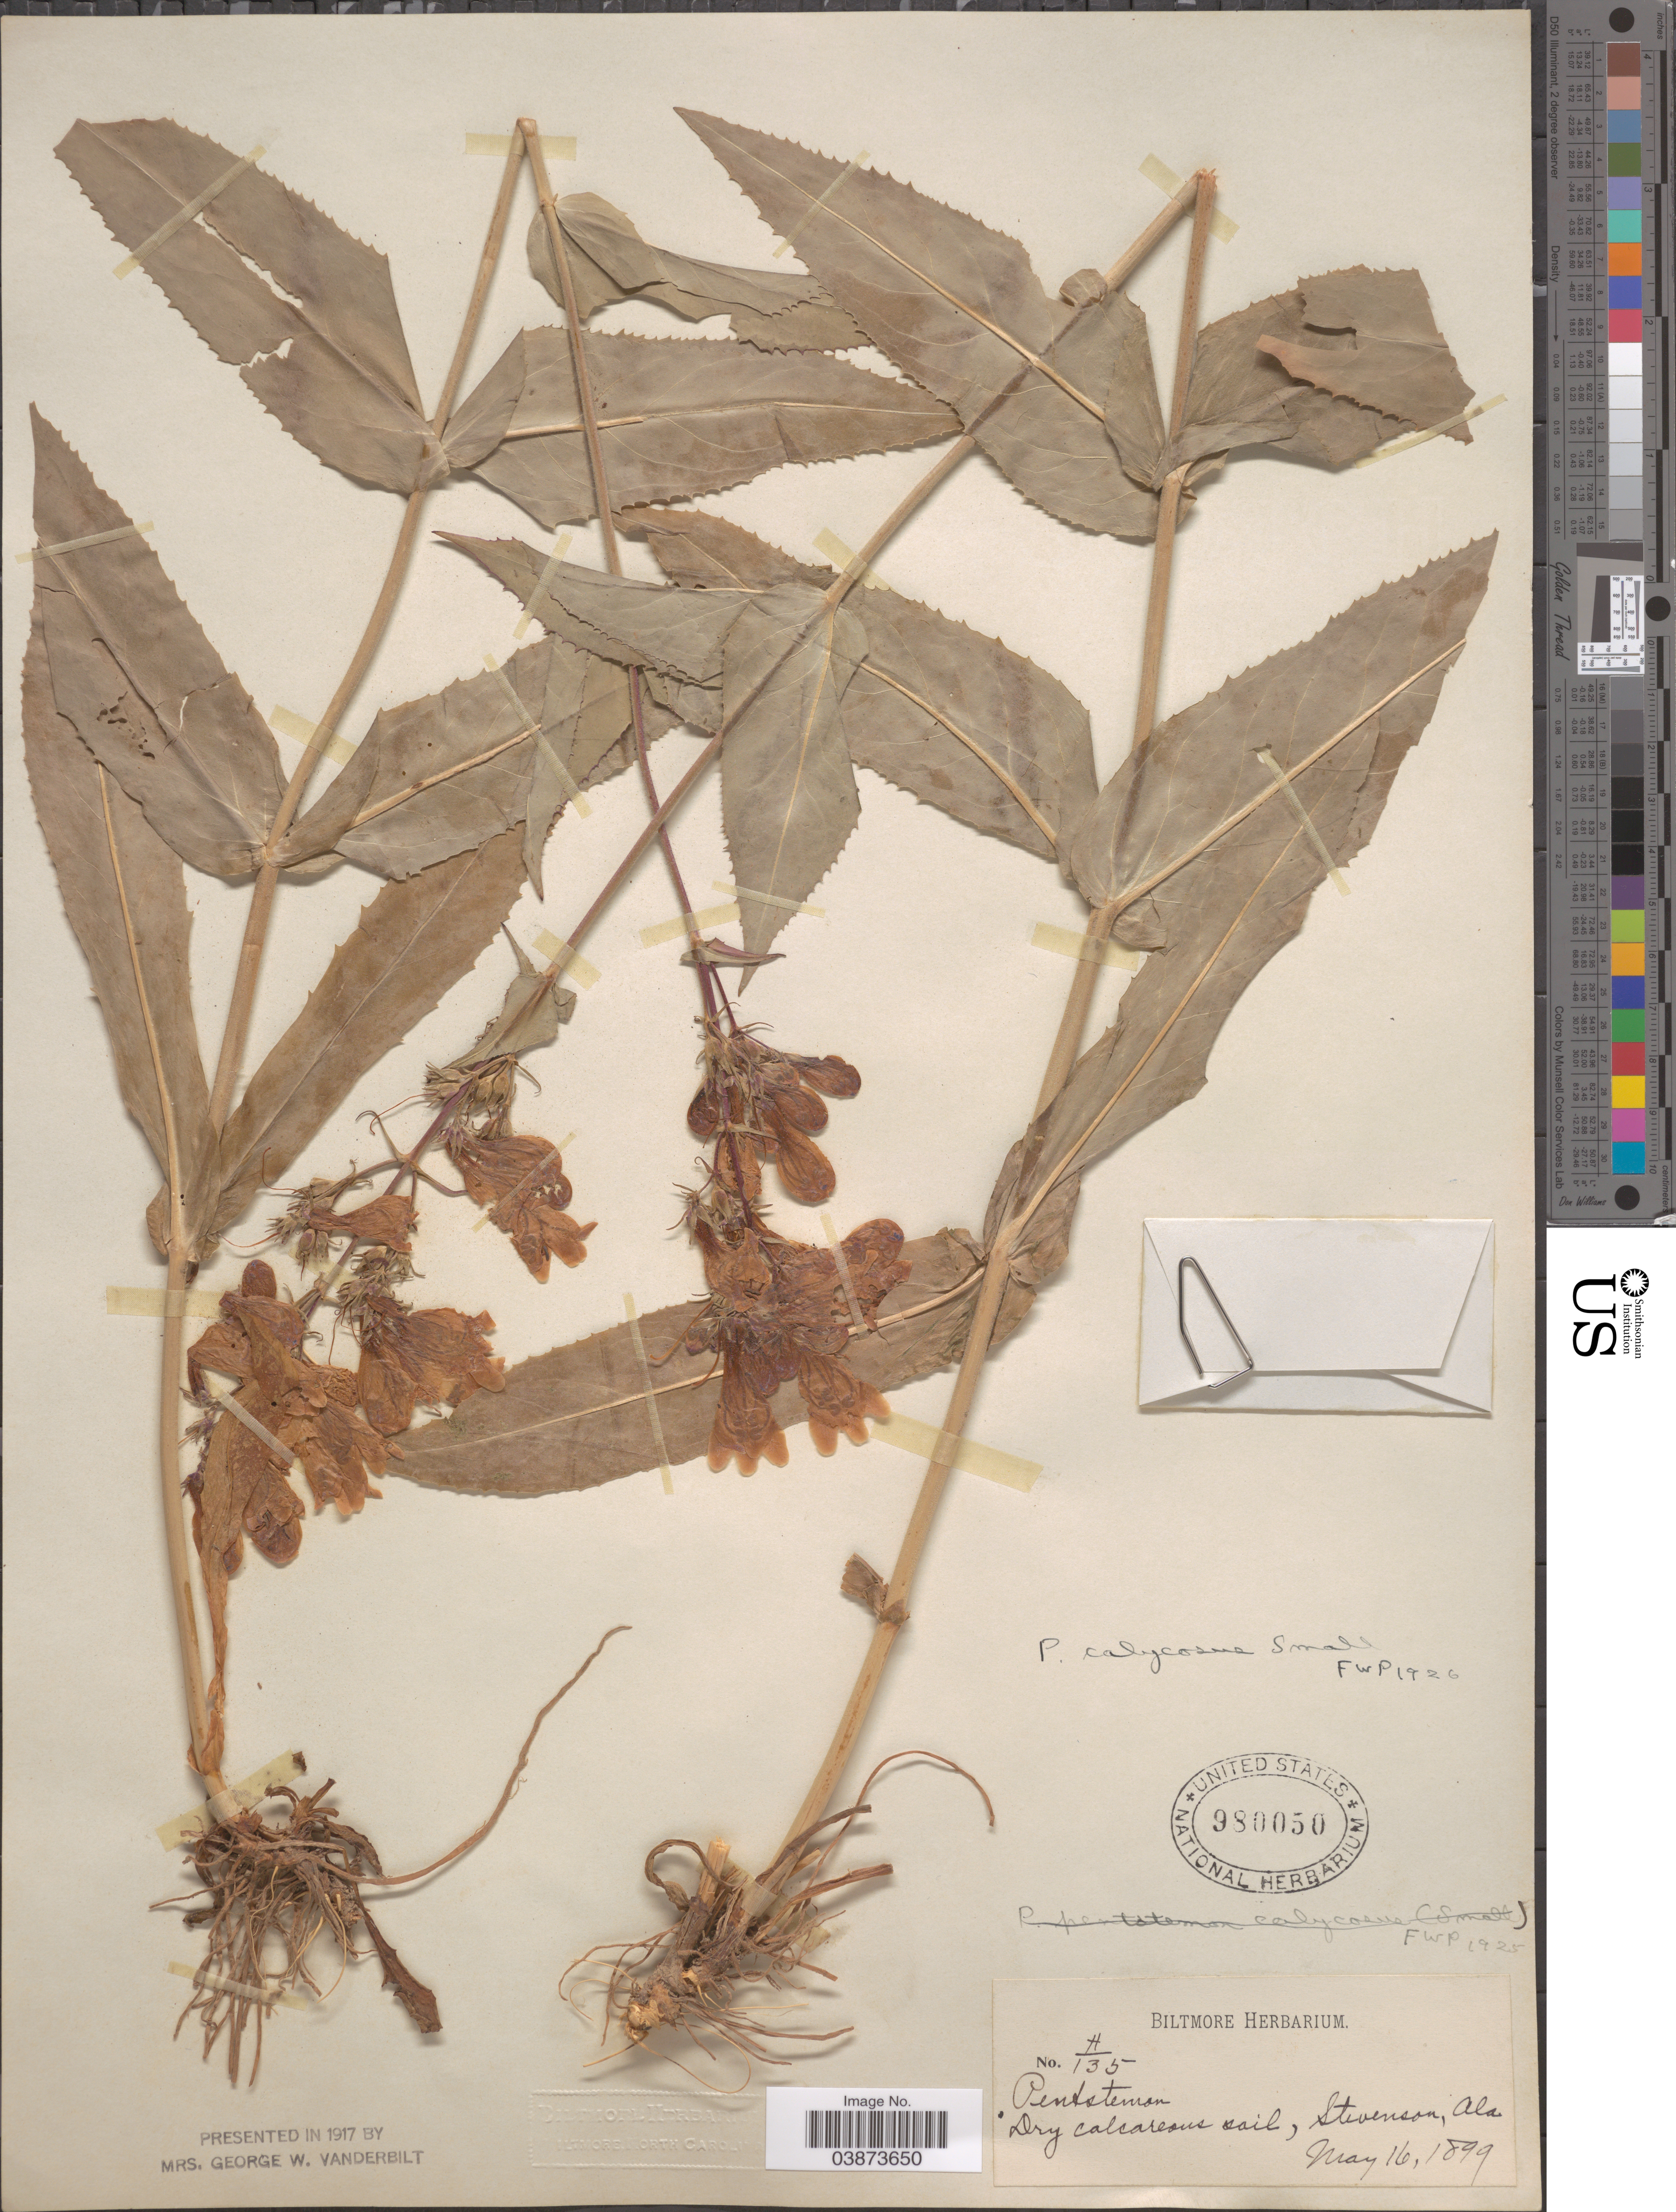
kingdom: Plantae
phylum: Tracheophyta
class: Magnoliopsida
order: Lamiales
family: Plantaginaceae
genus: Penstemon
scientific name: Penstemon calycosus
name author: Small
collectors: ex herb. Biltmore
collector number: H/135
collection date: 1899-05-16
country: United States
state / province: Alabama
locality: Dry calcareous soil, Stevenson.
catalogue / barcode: US 980050